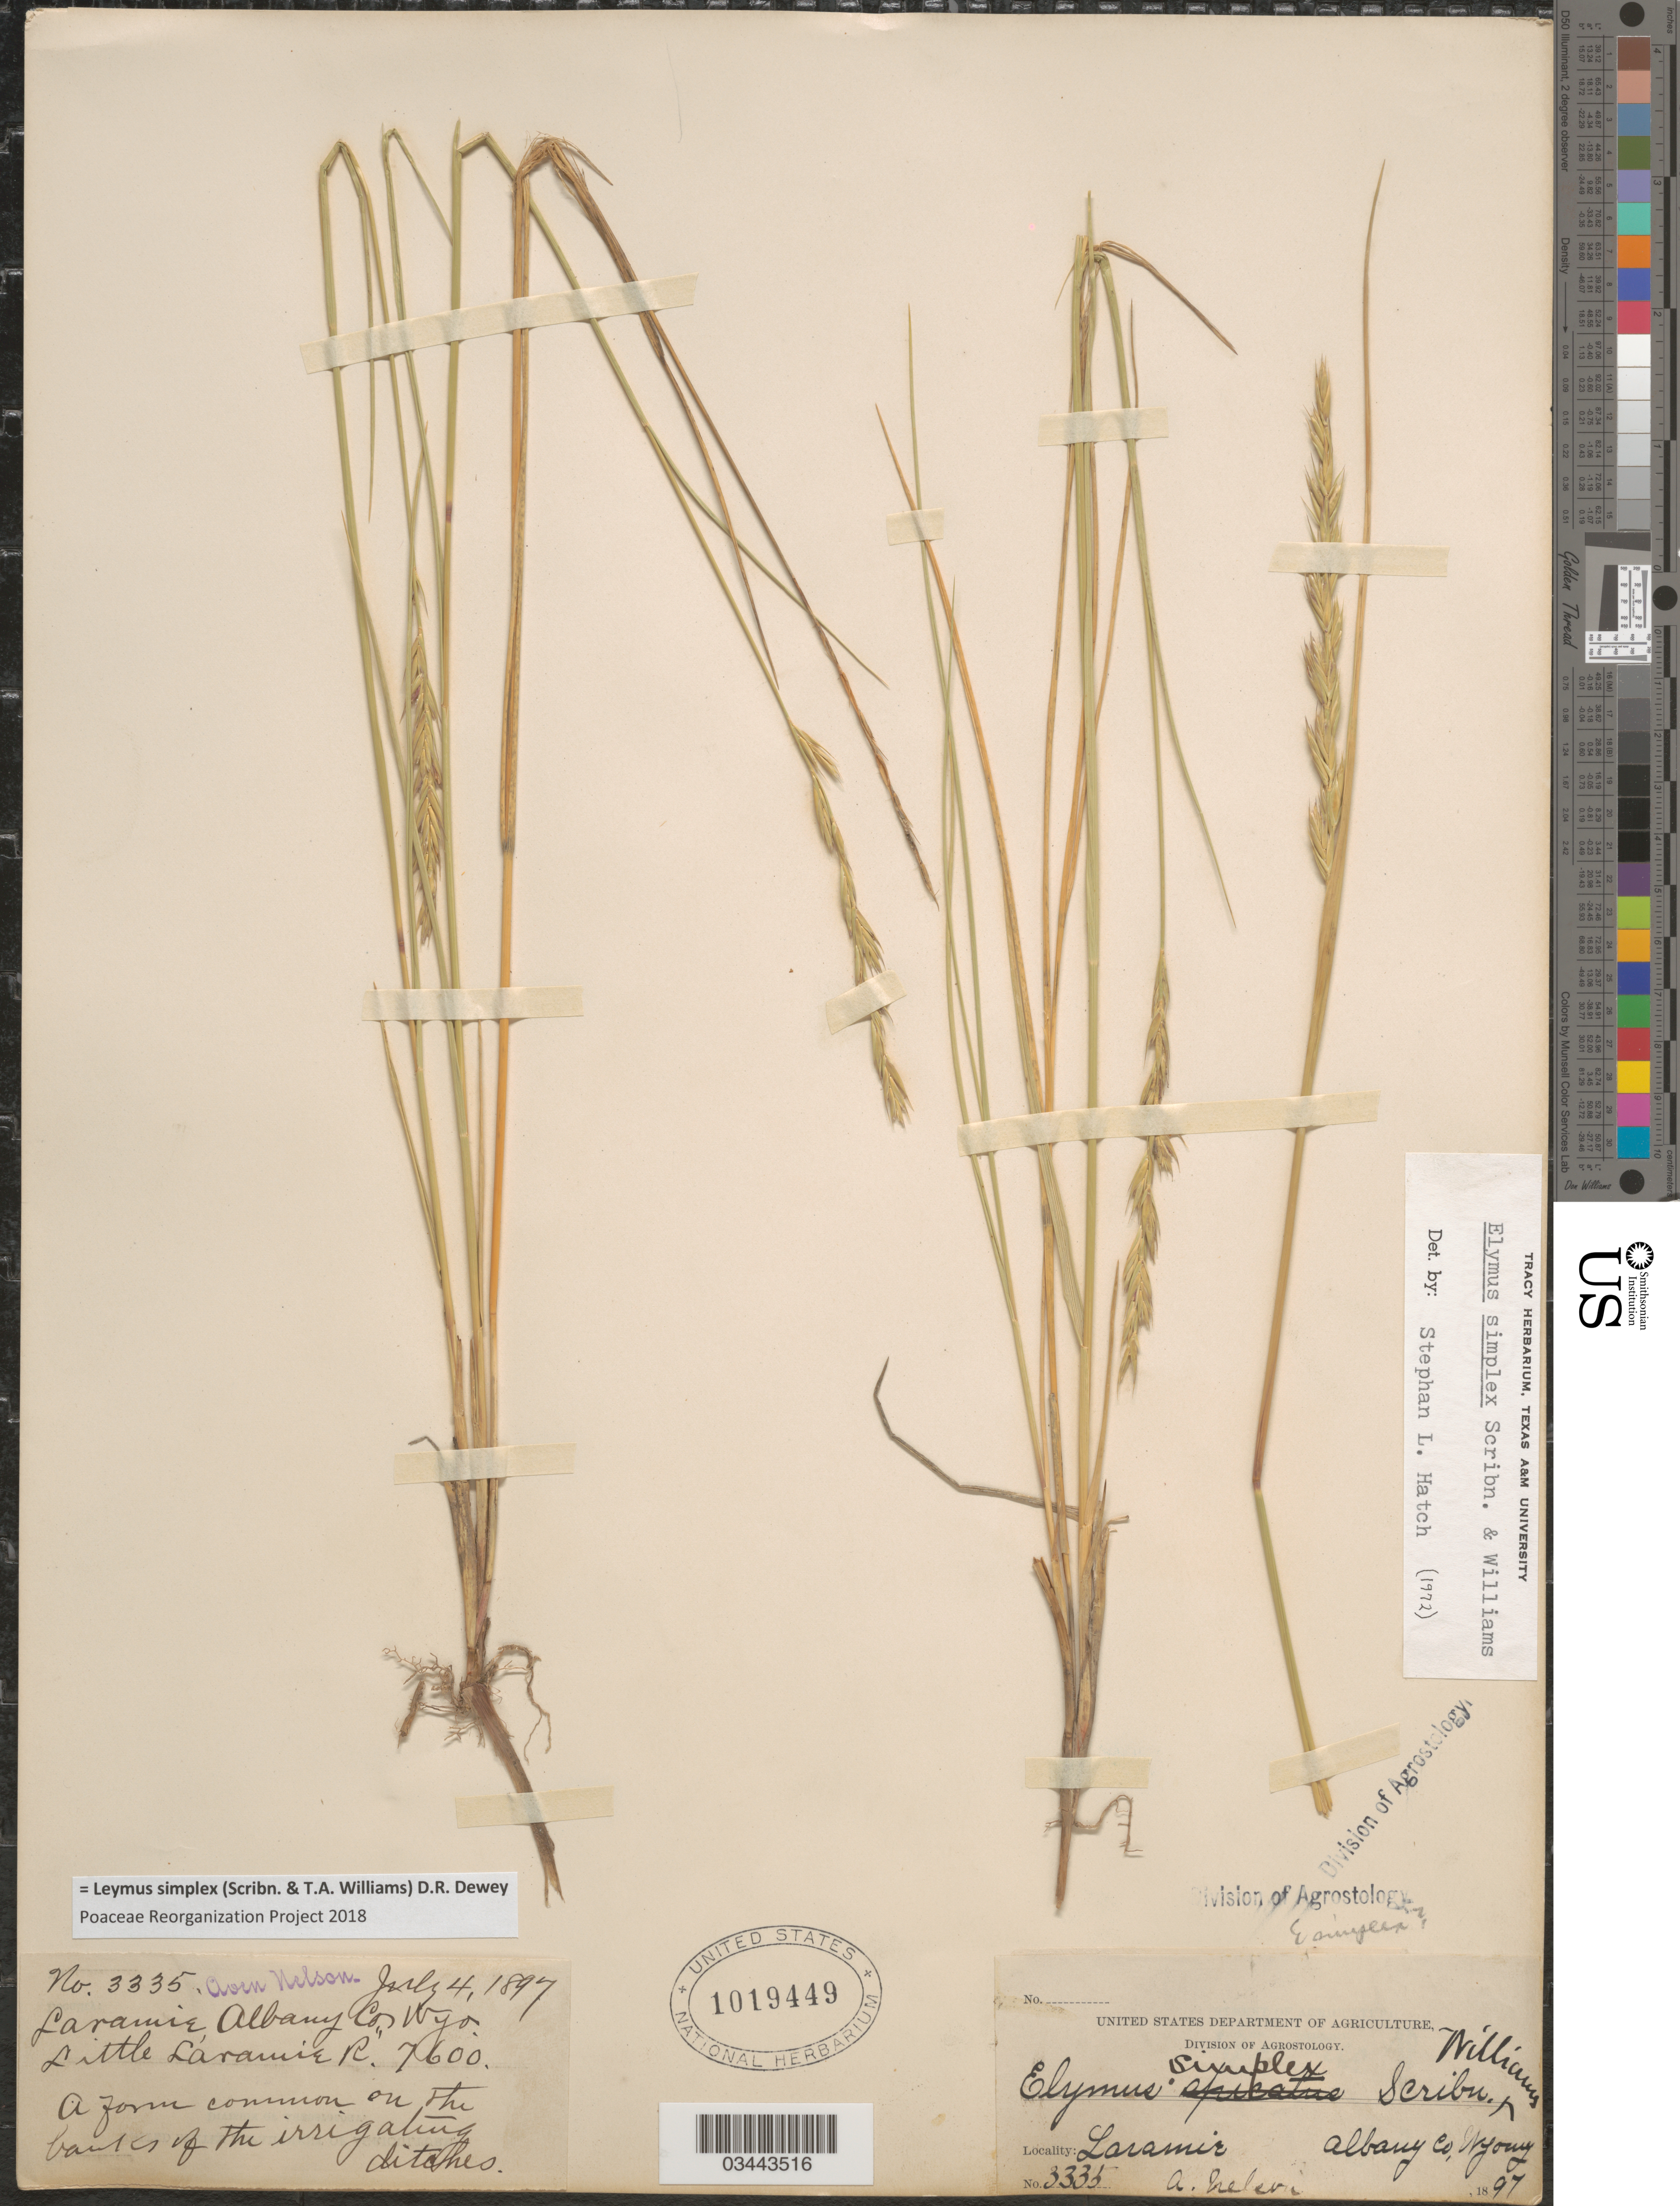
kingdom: Plantae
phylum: Tracheophyta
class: Liliopsida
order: Poales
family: Poaceae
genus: Leymus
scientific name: Leymus simplex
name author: (Scribn. & T.A. Williams) Dewey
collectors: A. Nelson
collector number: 3335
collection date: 1897-07-04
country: United States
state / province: Wyoming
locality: Laramie, Albany Co. Little Laramie R.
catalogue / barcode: US 1019449